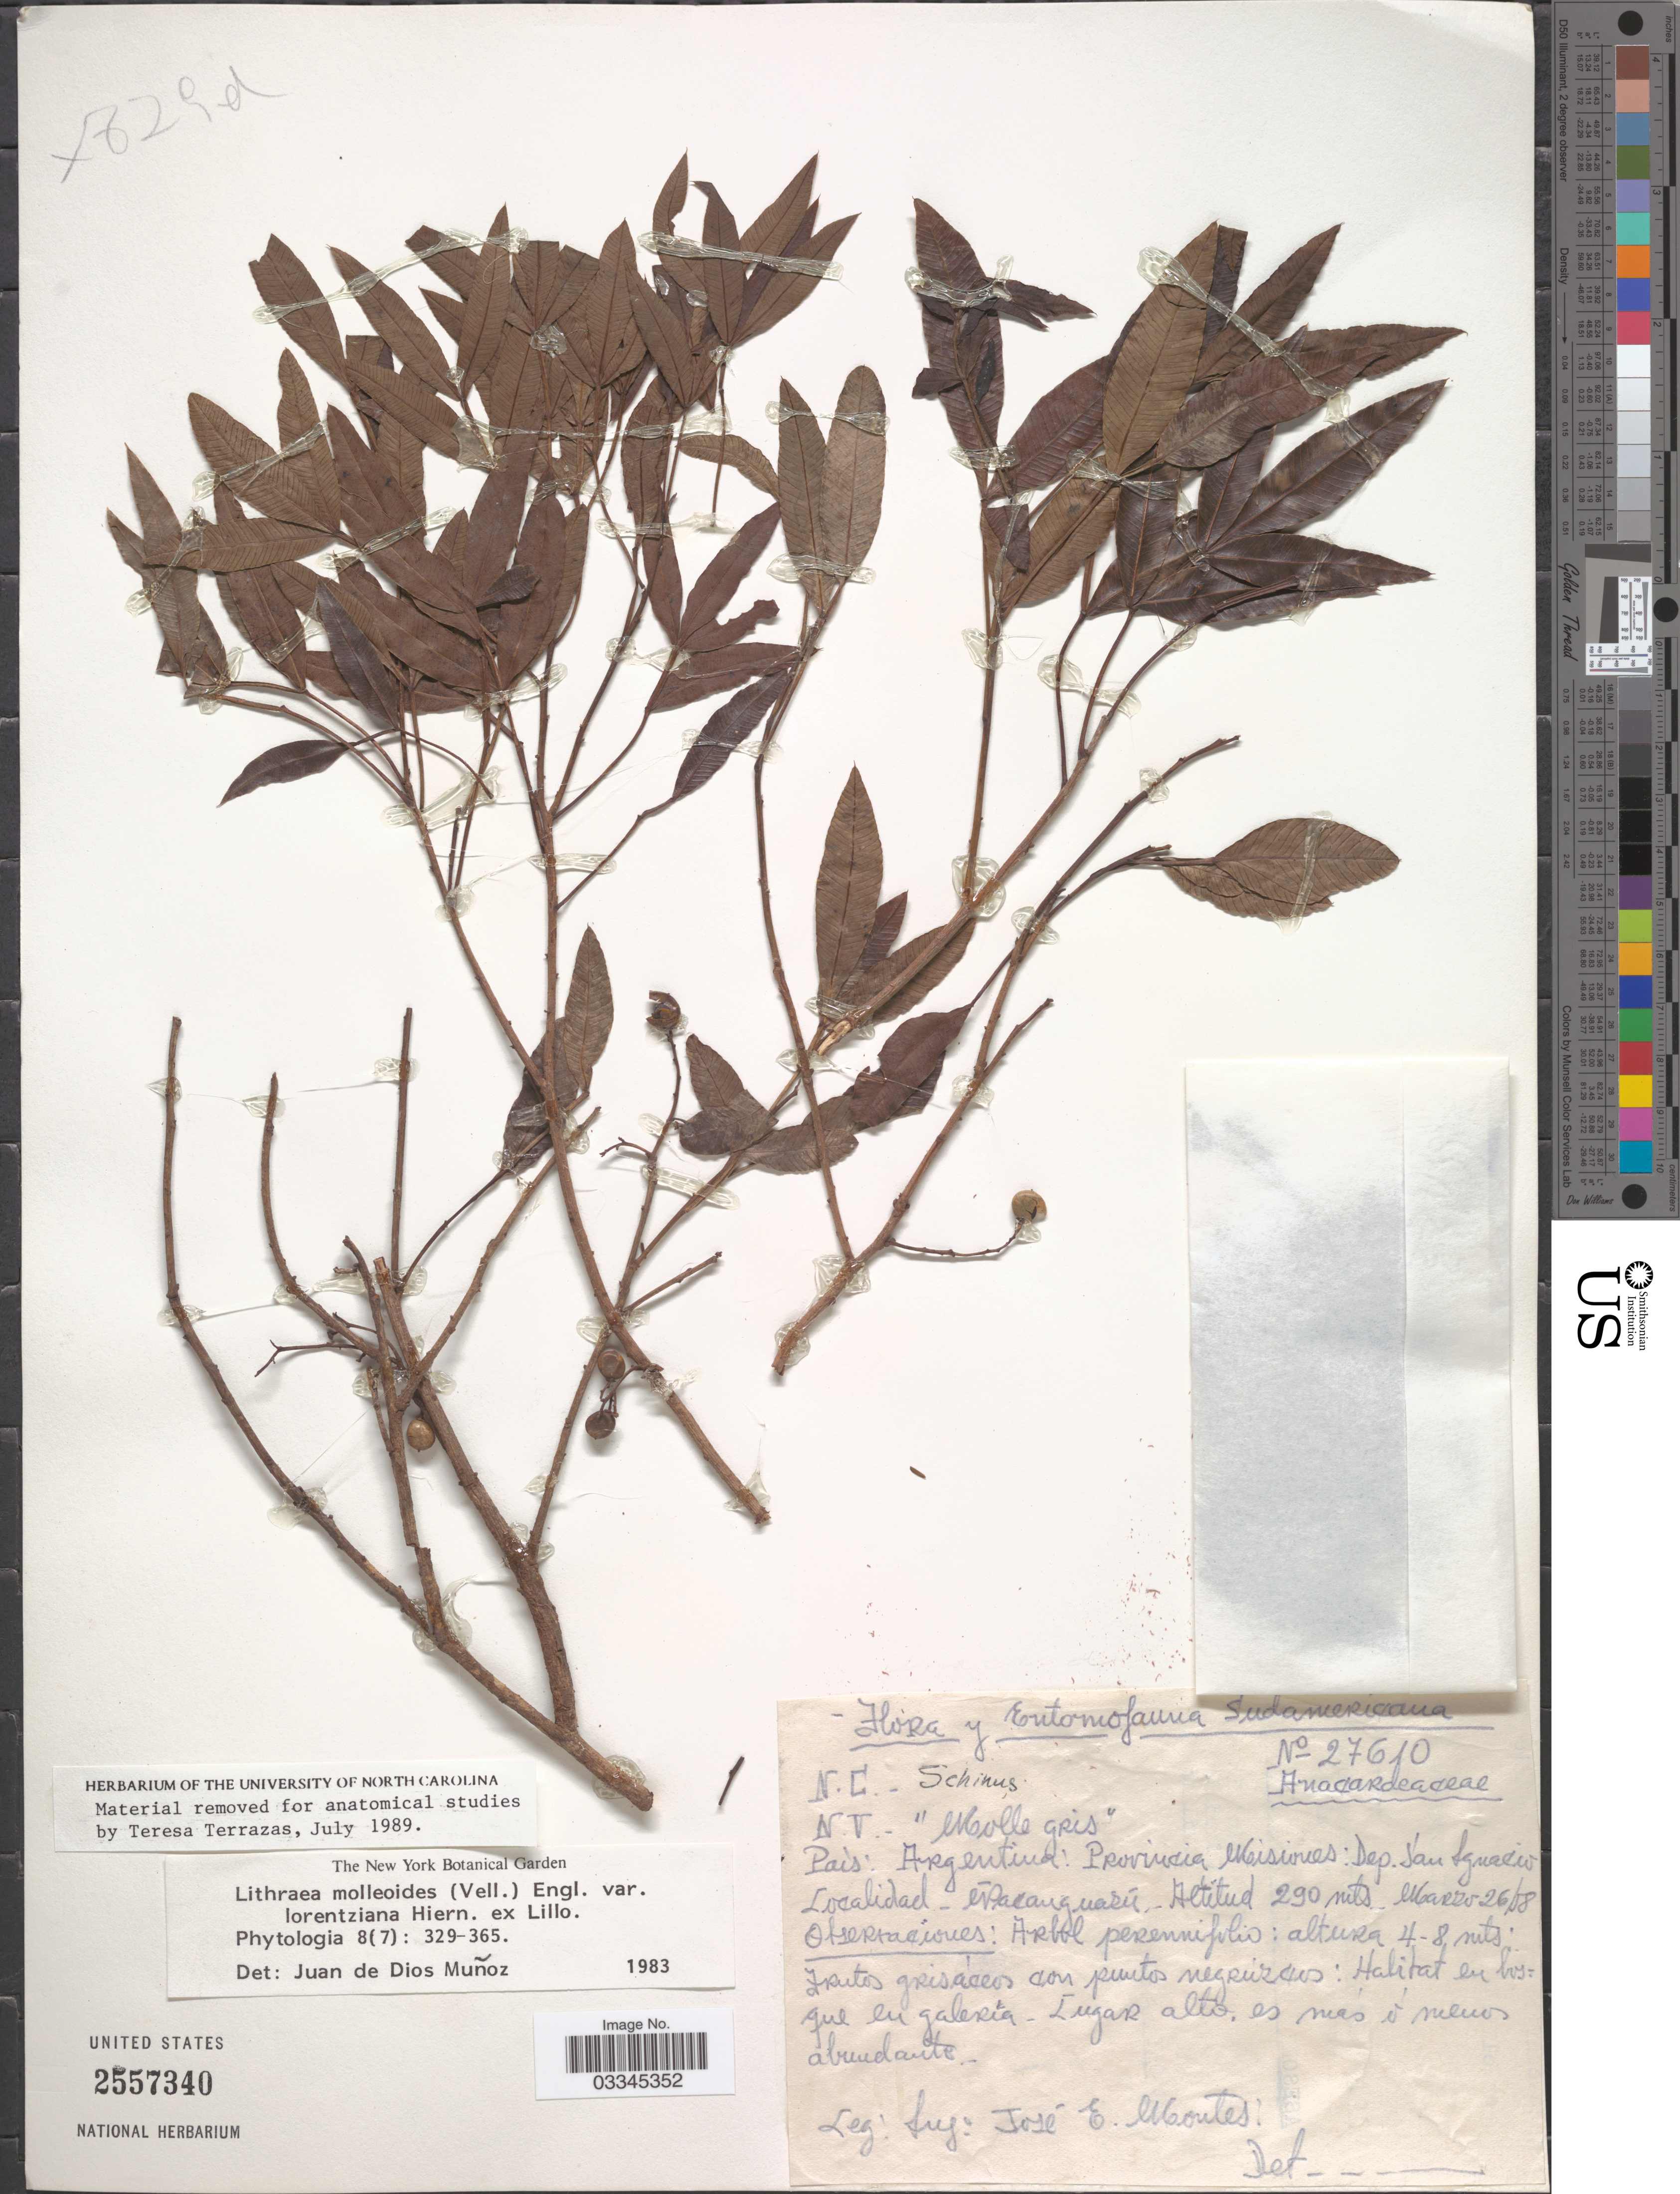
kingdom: Plantae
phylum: Tracheophyta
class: Magnoliopsida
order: Sapindales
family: Anacardiaceae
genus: Lithraea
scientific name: Lithraea molleoides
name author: (Vell.) Engl.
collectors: J. E. Montes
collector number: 27610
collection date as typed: Transcribed d/m/y: 26/3/58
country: Argentina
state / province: Misiones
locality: Dep. San Ignacio. Nacanguazú.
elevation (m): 290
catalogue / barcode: US 2557340